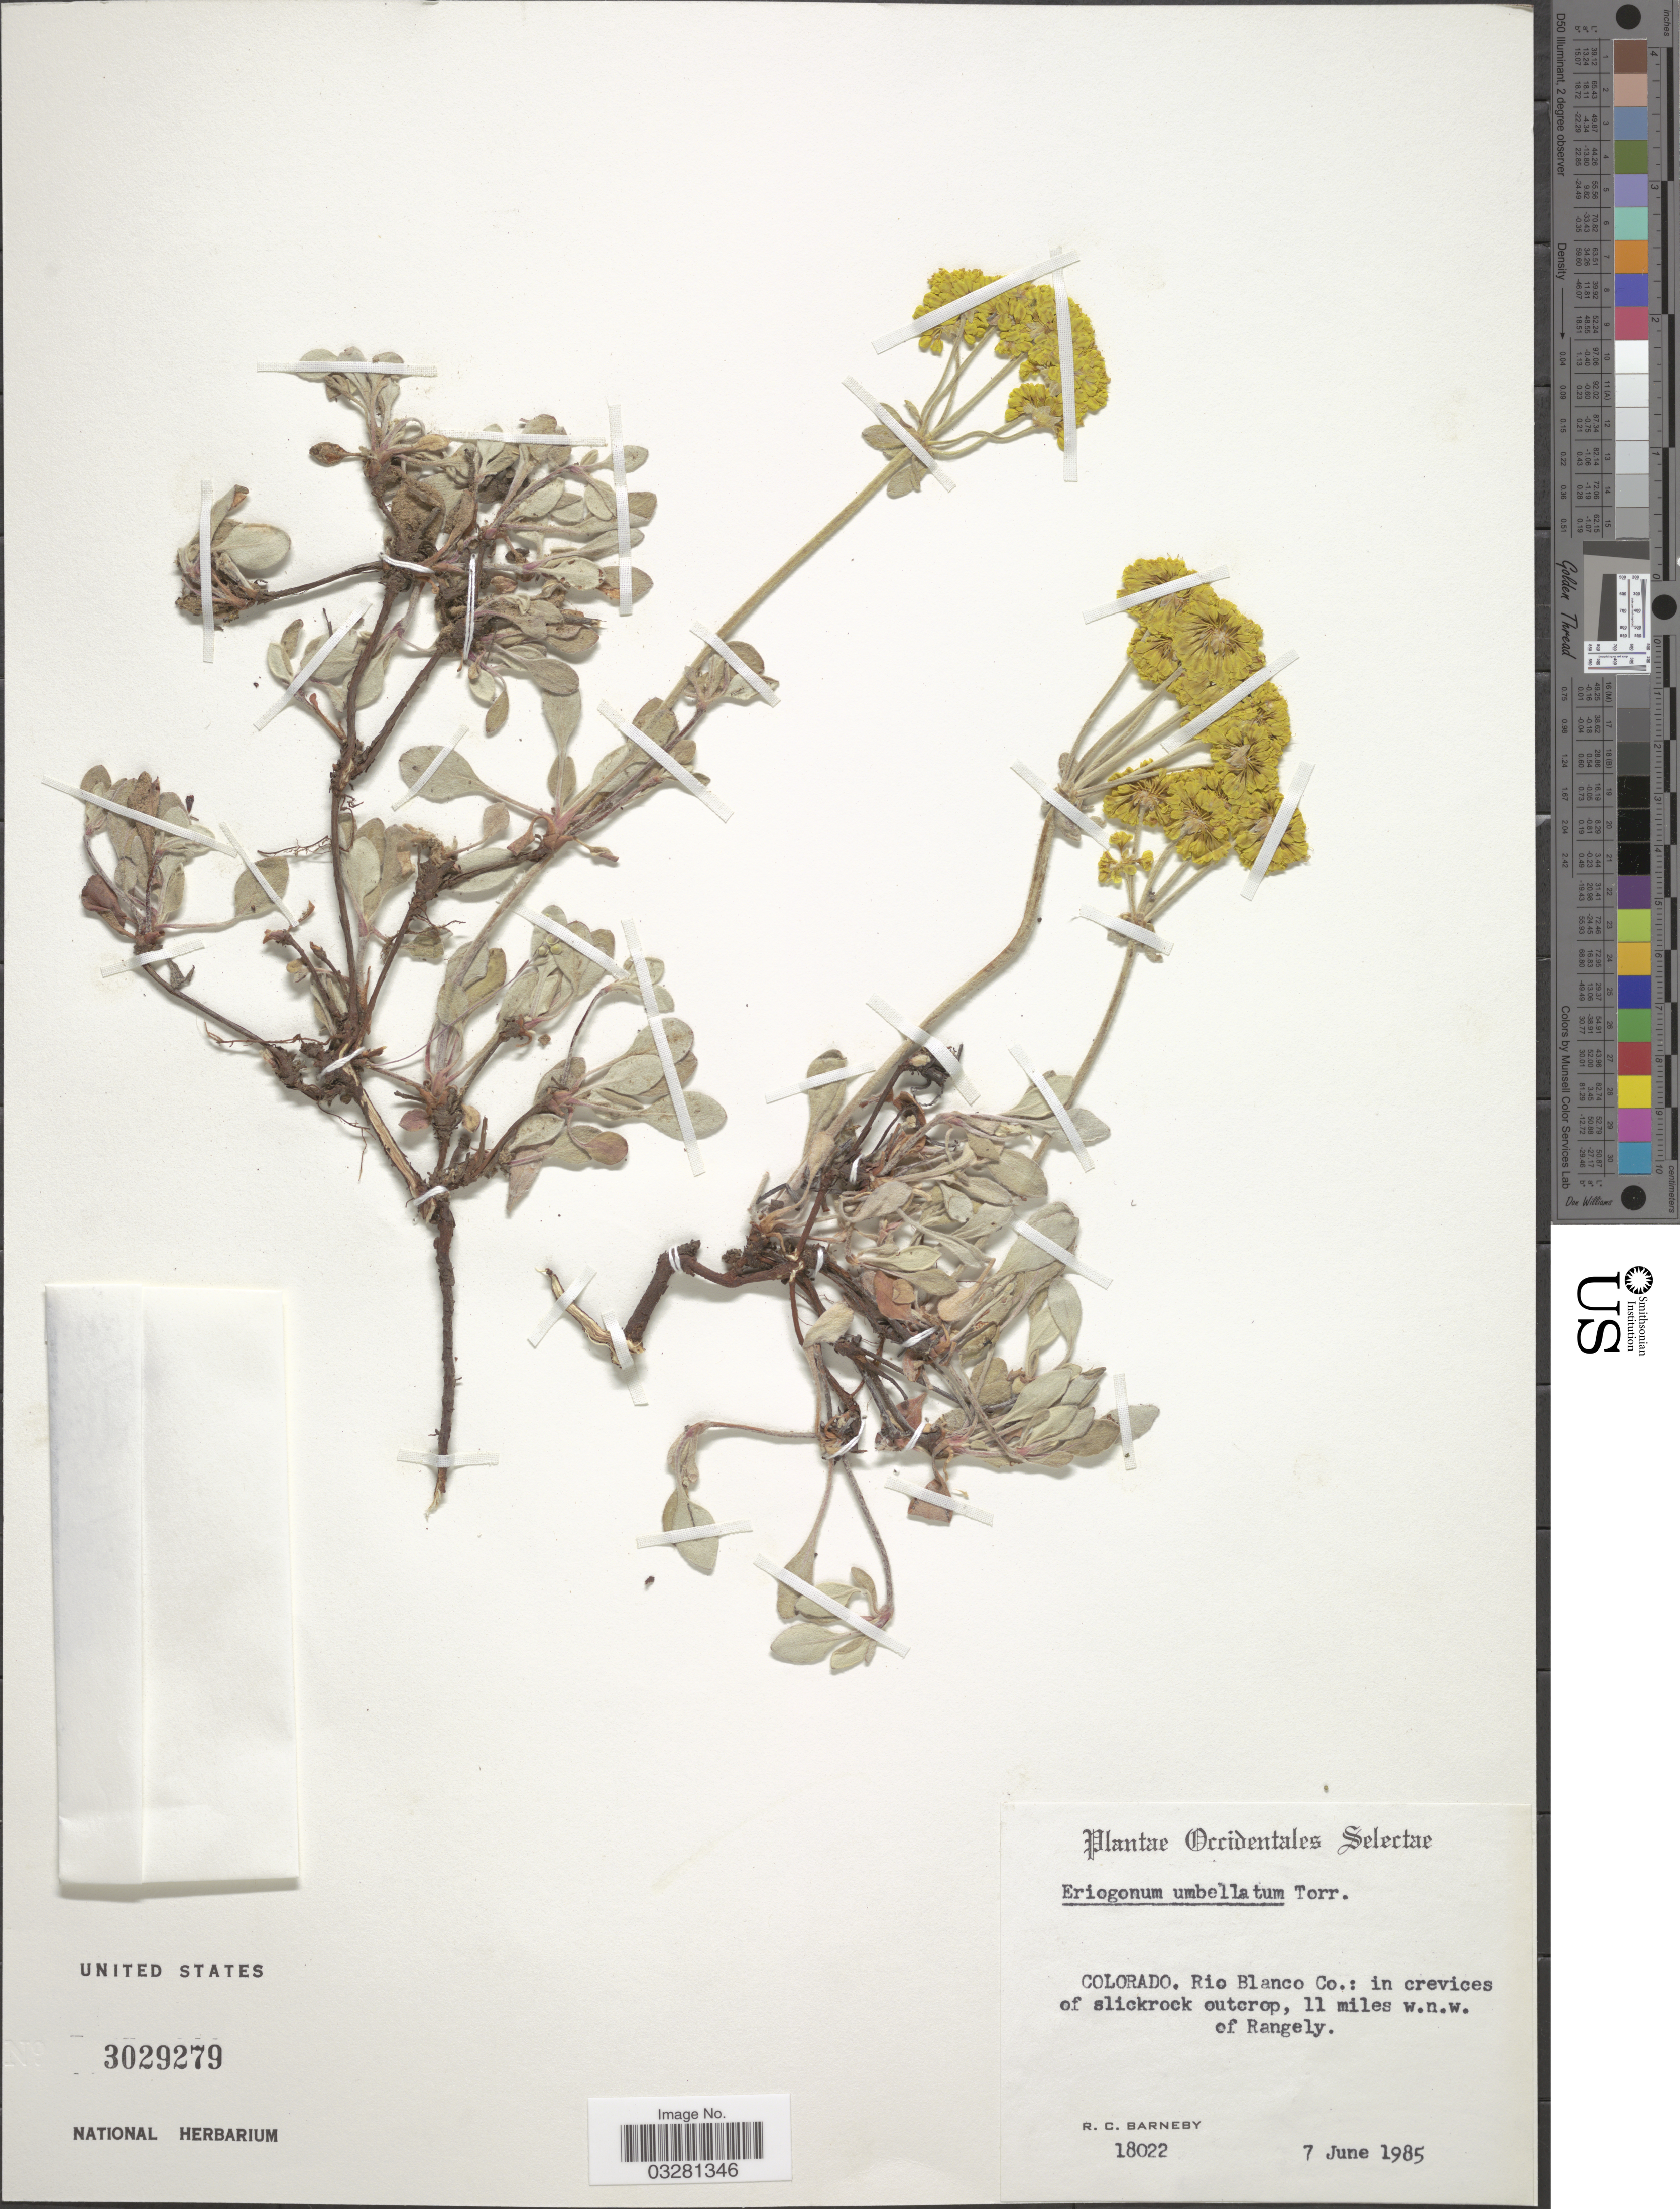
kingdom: Plantae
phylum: Tracheophyta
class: Magnoliopsida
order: Caryophyllales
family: Polygonaceae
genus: Eriogonum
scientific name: Eriogonum umbellatum var. umbellatum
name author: Torr.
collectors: R. C. Barneby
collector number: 18022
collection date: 1985-06-07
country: United States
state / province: Colorado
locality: Occidentales. Rio Blanco Co.: 11 miles w.n.w. of Rangely.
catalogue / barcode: US 3029279